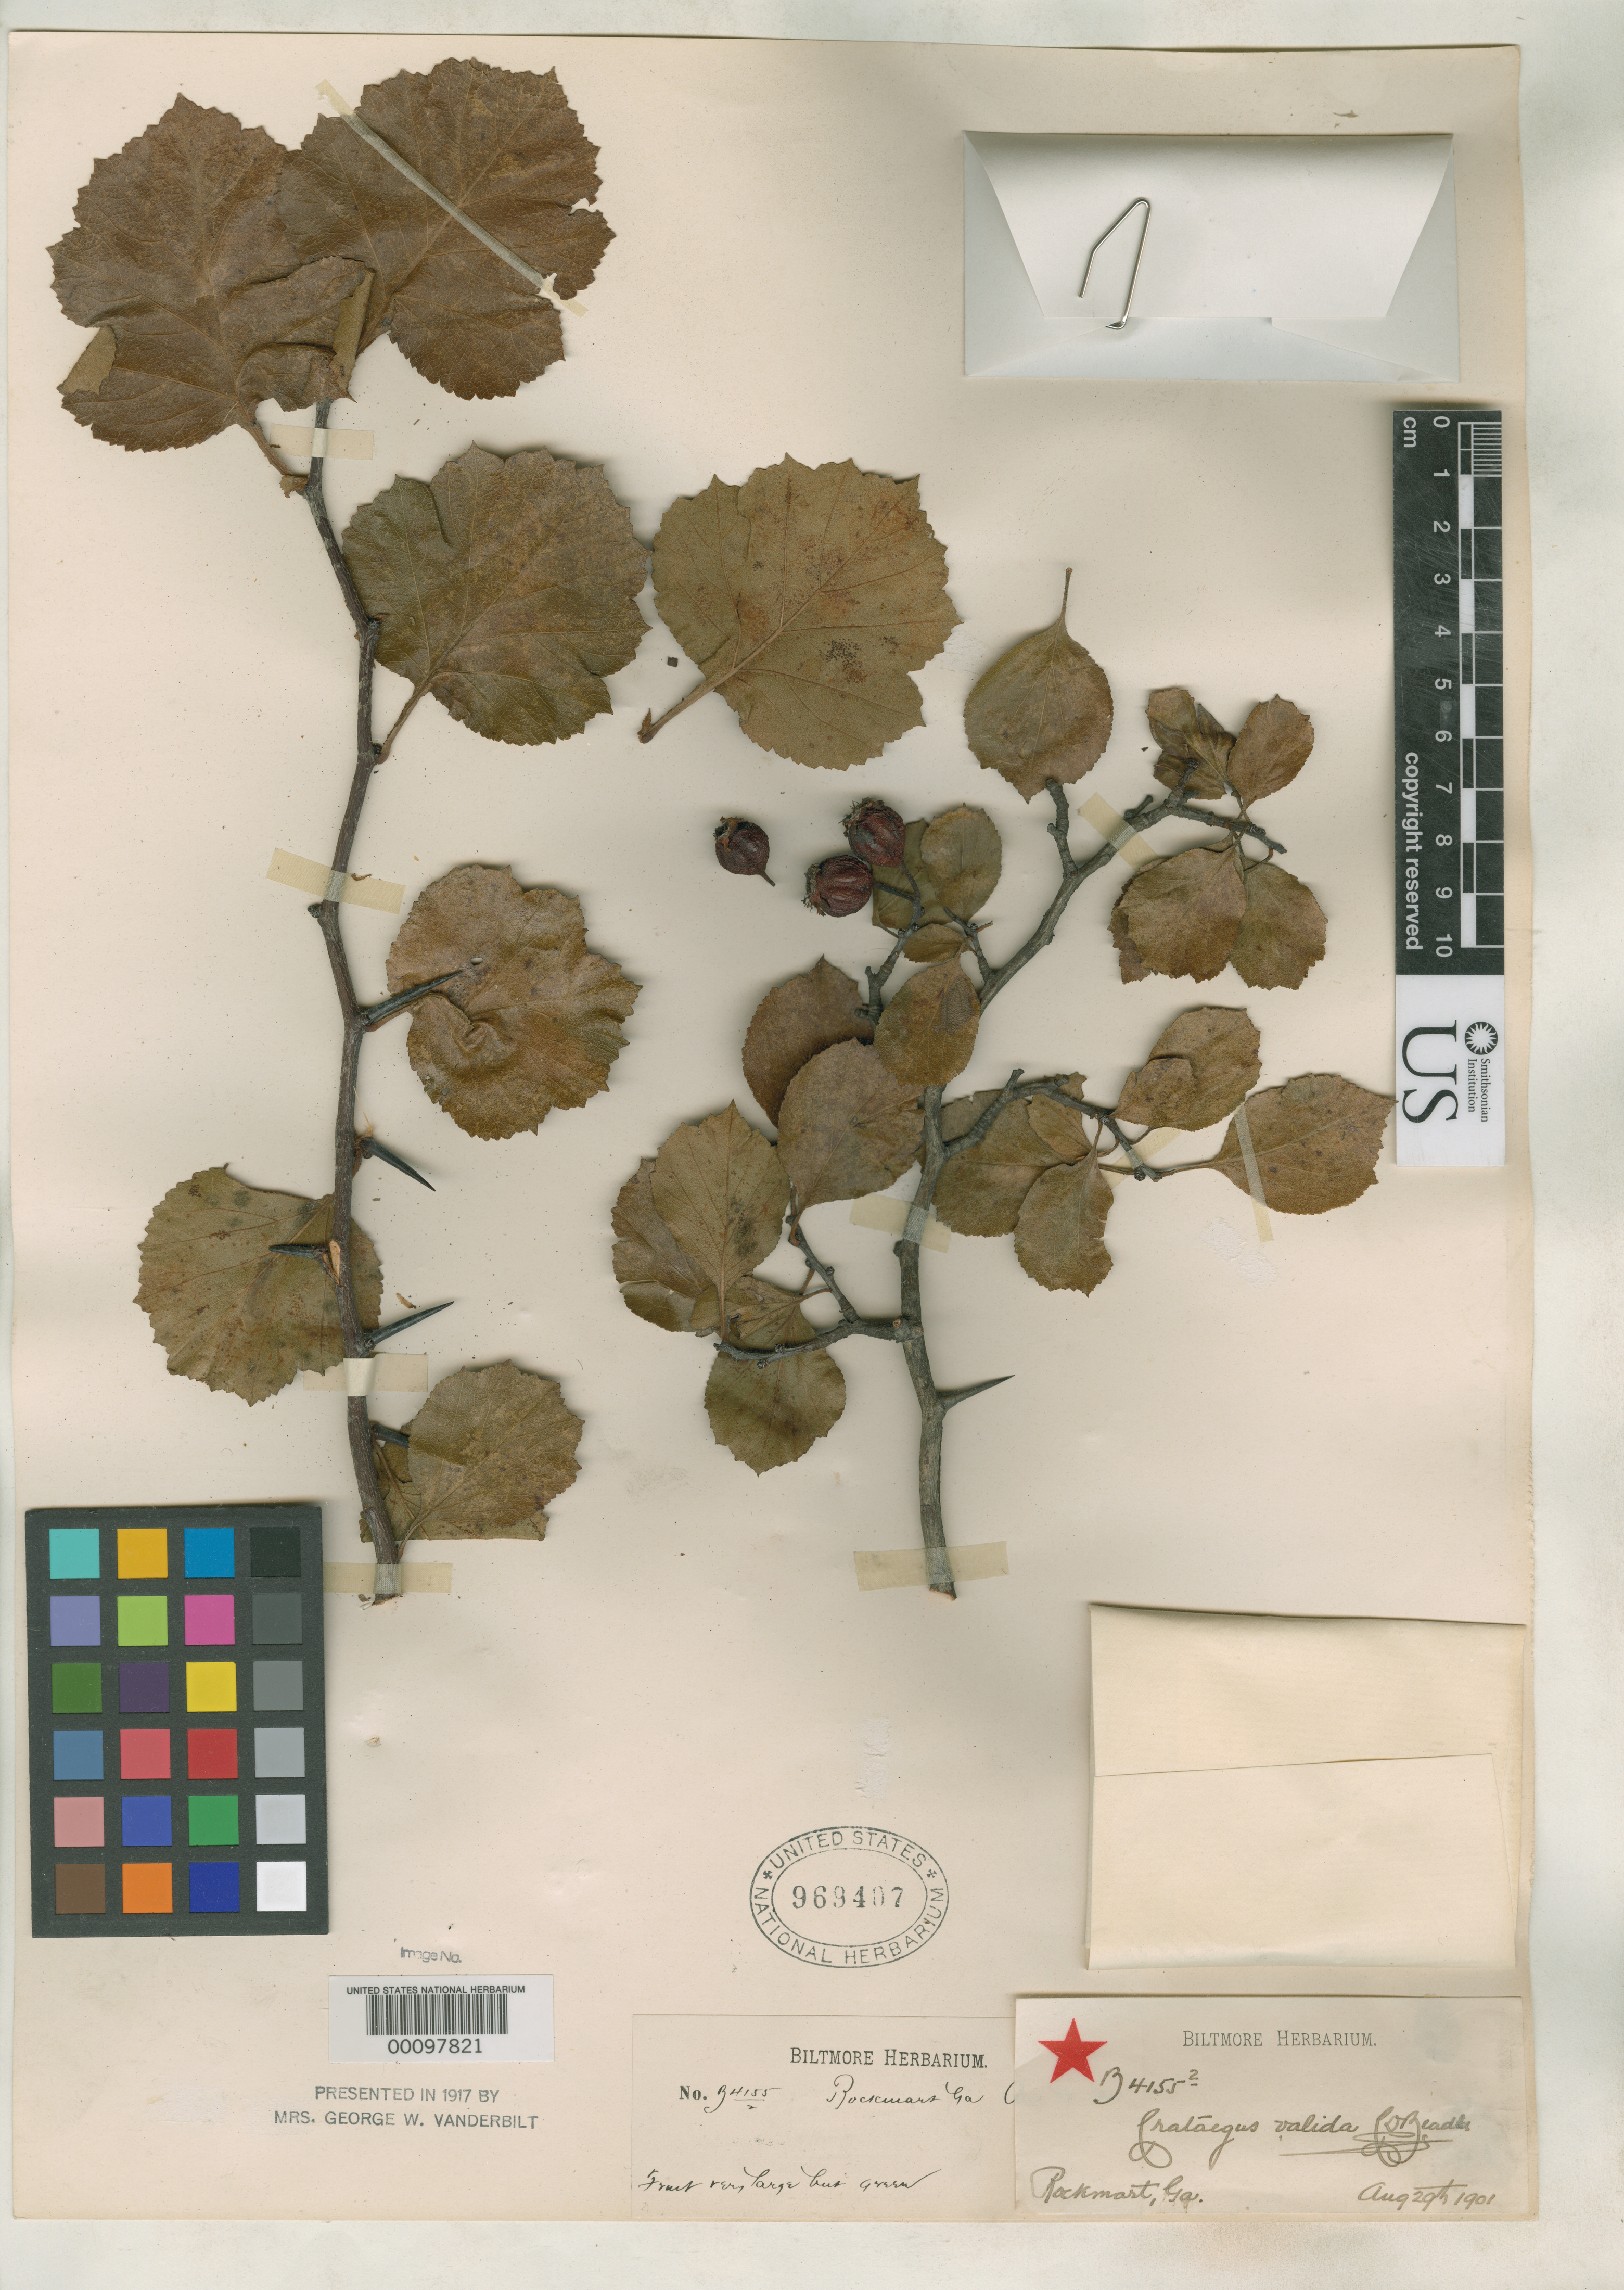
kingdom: Plantae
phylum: Tracheophyta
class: Magnoliopsida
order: Rosales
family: Rosaceae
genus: Crataegus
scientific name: Crataegus valida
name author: Beadle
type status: Syntype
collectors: ex herb. Biltmore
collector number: B 4155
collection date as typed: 20 Apr 1901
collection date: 1901-04-20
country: United States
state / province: Georgia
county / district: Polk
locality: Rockmart.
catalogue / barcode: US 969407